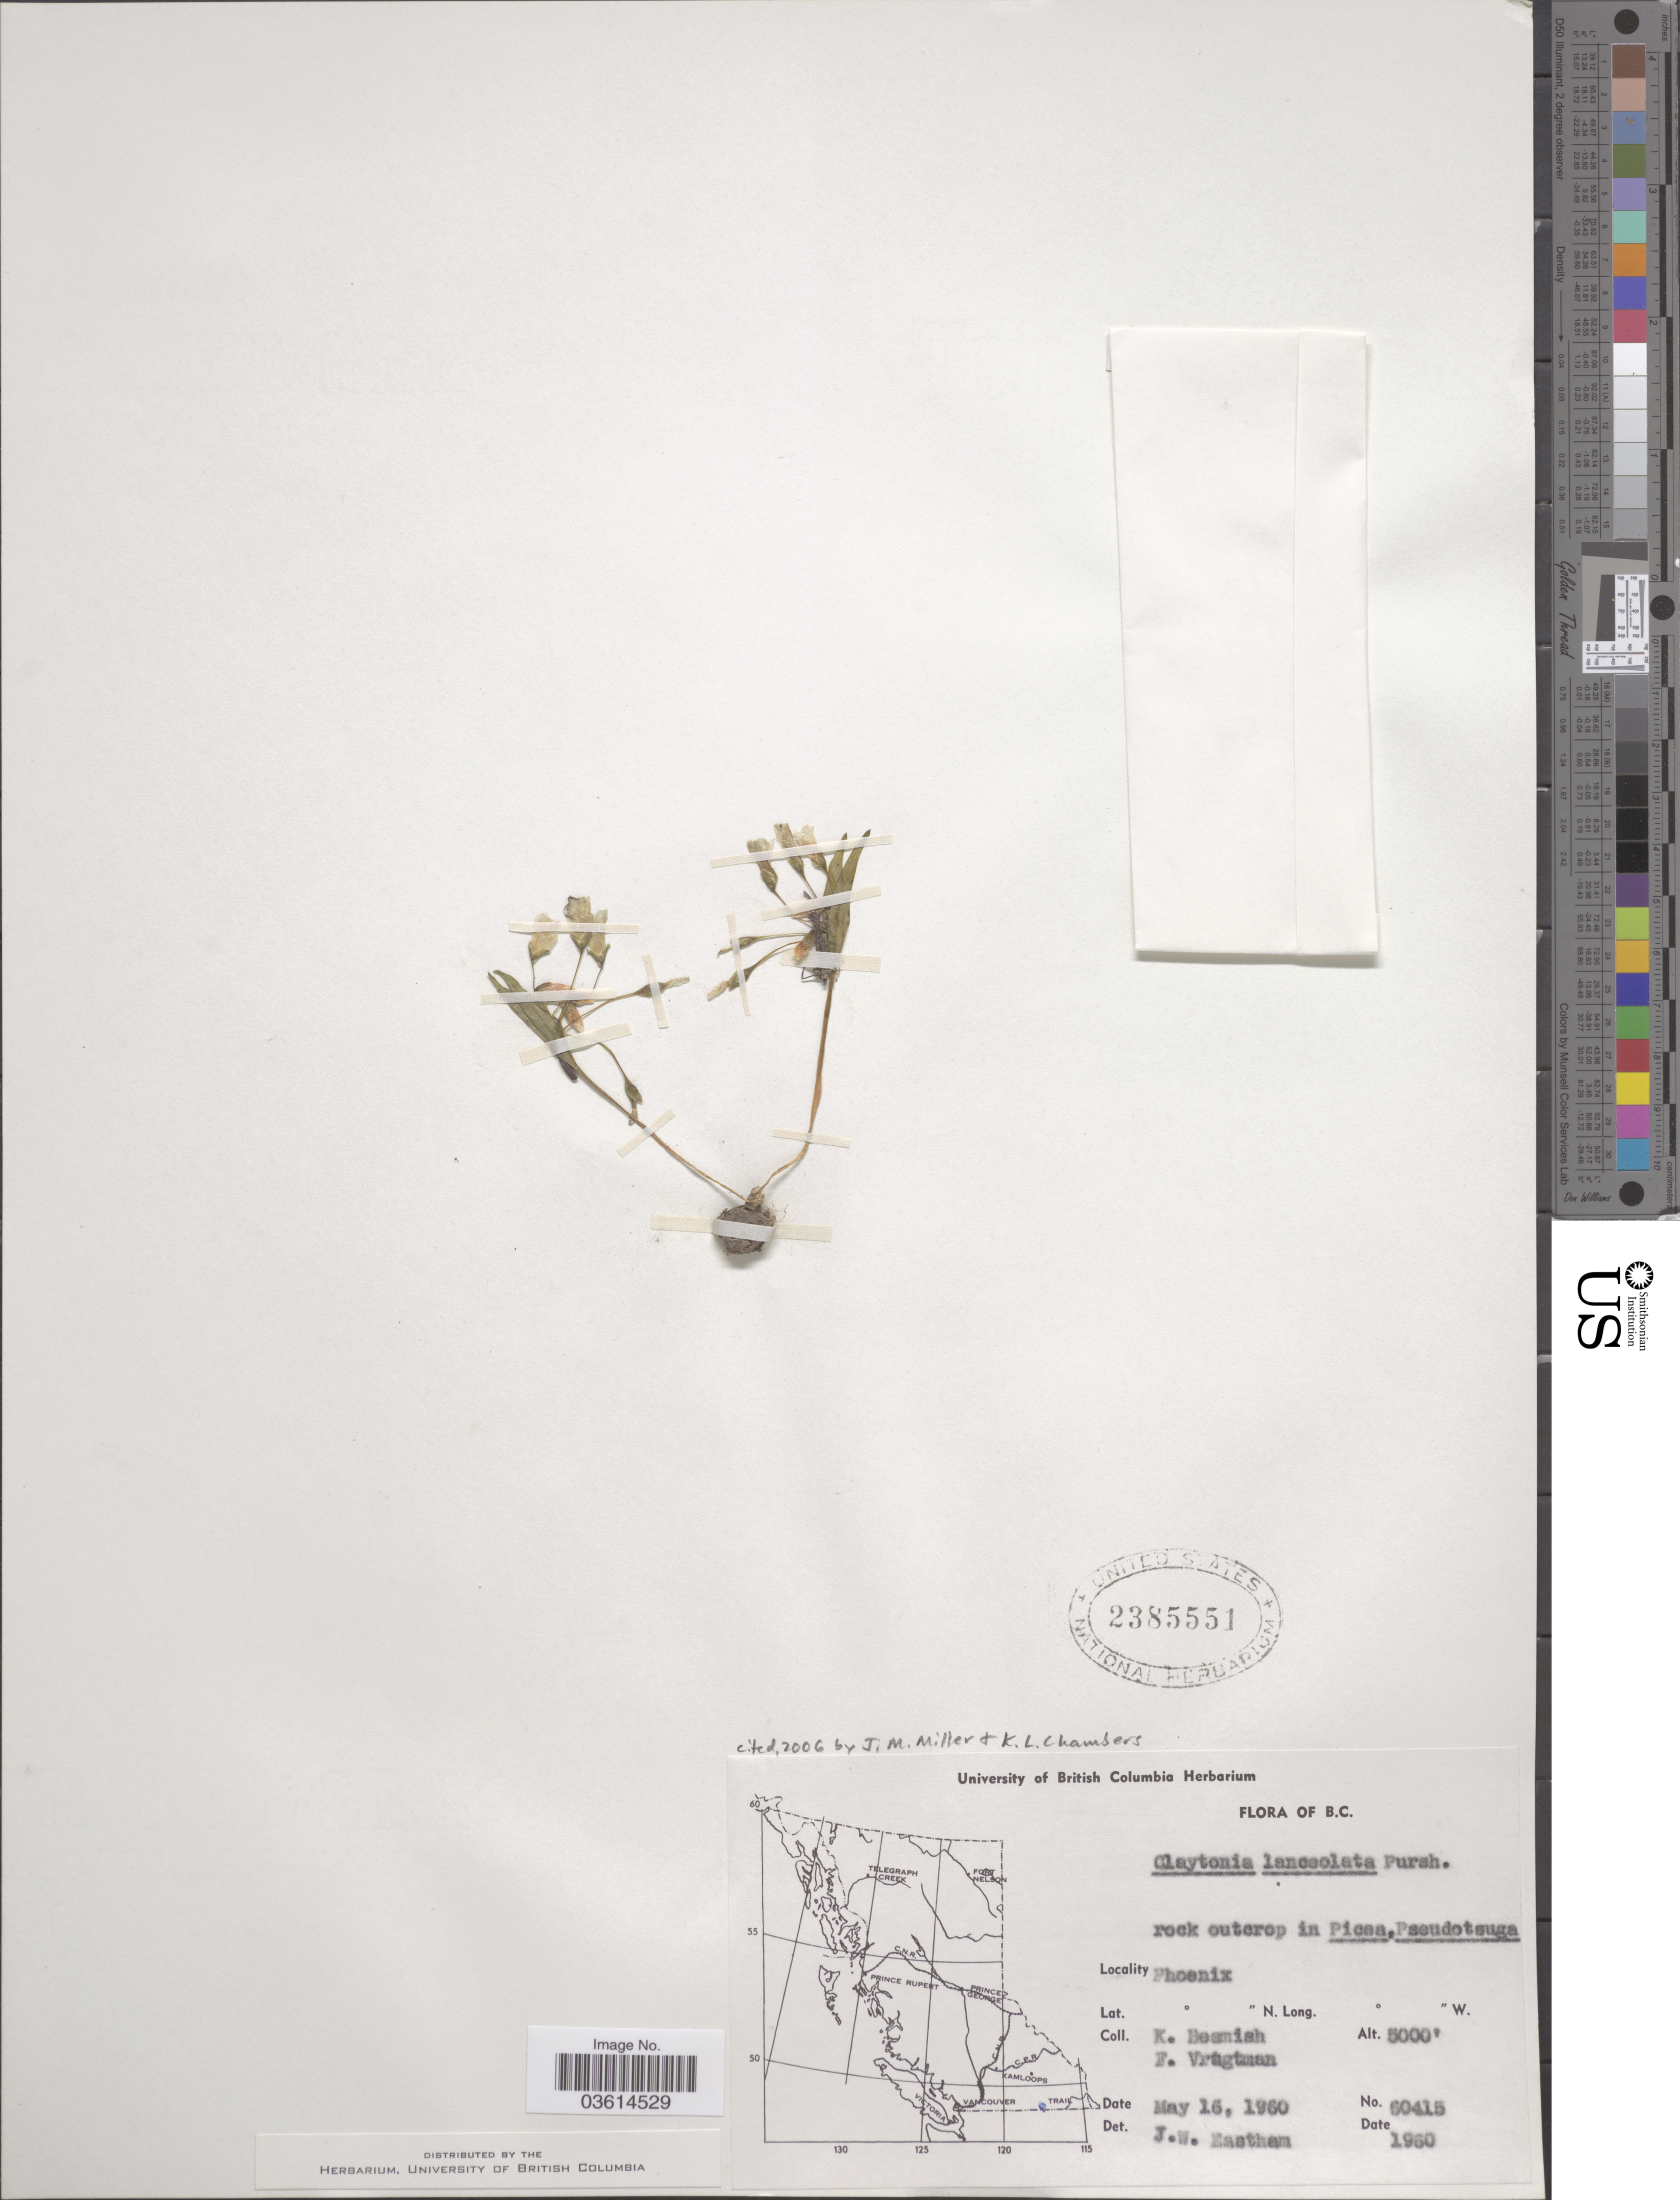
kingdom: Plantae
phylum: Tracheophyta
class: Magnoliopsida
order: Caryophyllales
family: Montiaceae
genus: Claytonia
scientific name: Claytonia lanceolata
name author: Pursh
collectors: K. Beamish & F. Vrugtman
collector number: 60415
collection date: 1960-05-16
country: Canada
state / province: British Columbia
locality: Phoenix.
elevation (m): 1524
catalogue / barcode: US 2385551